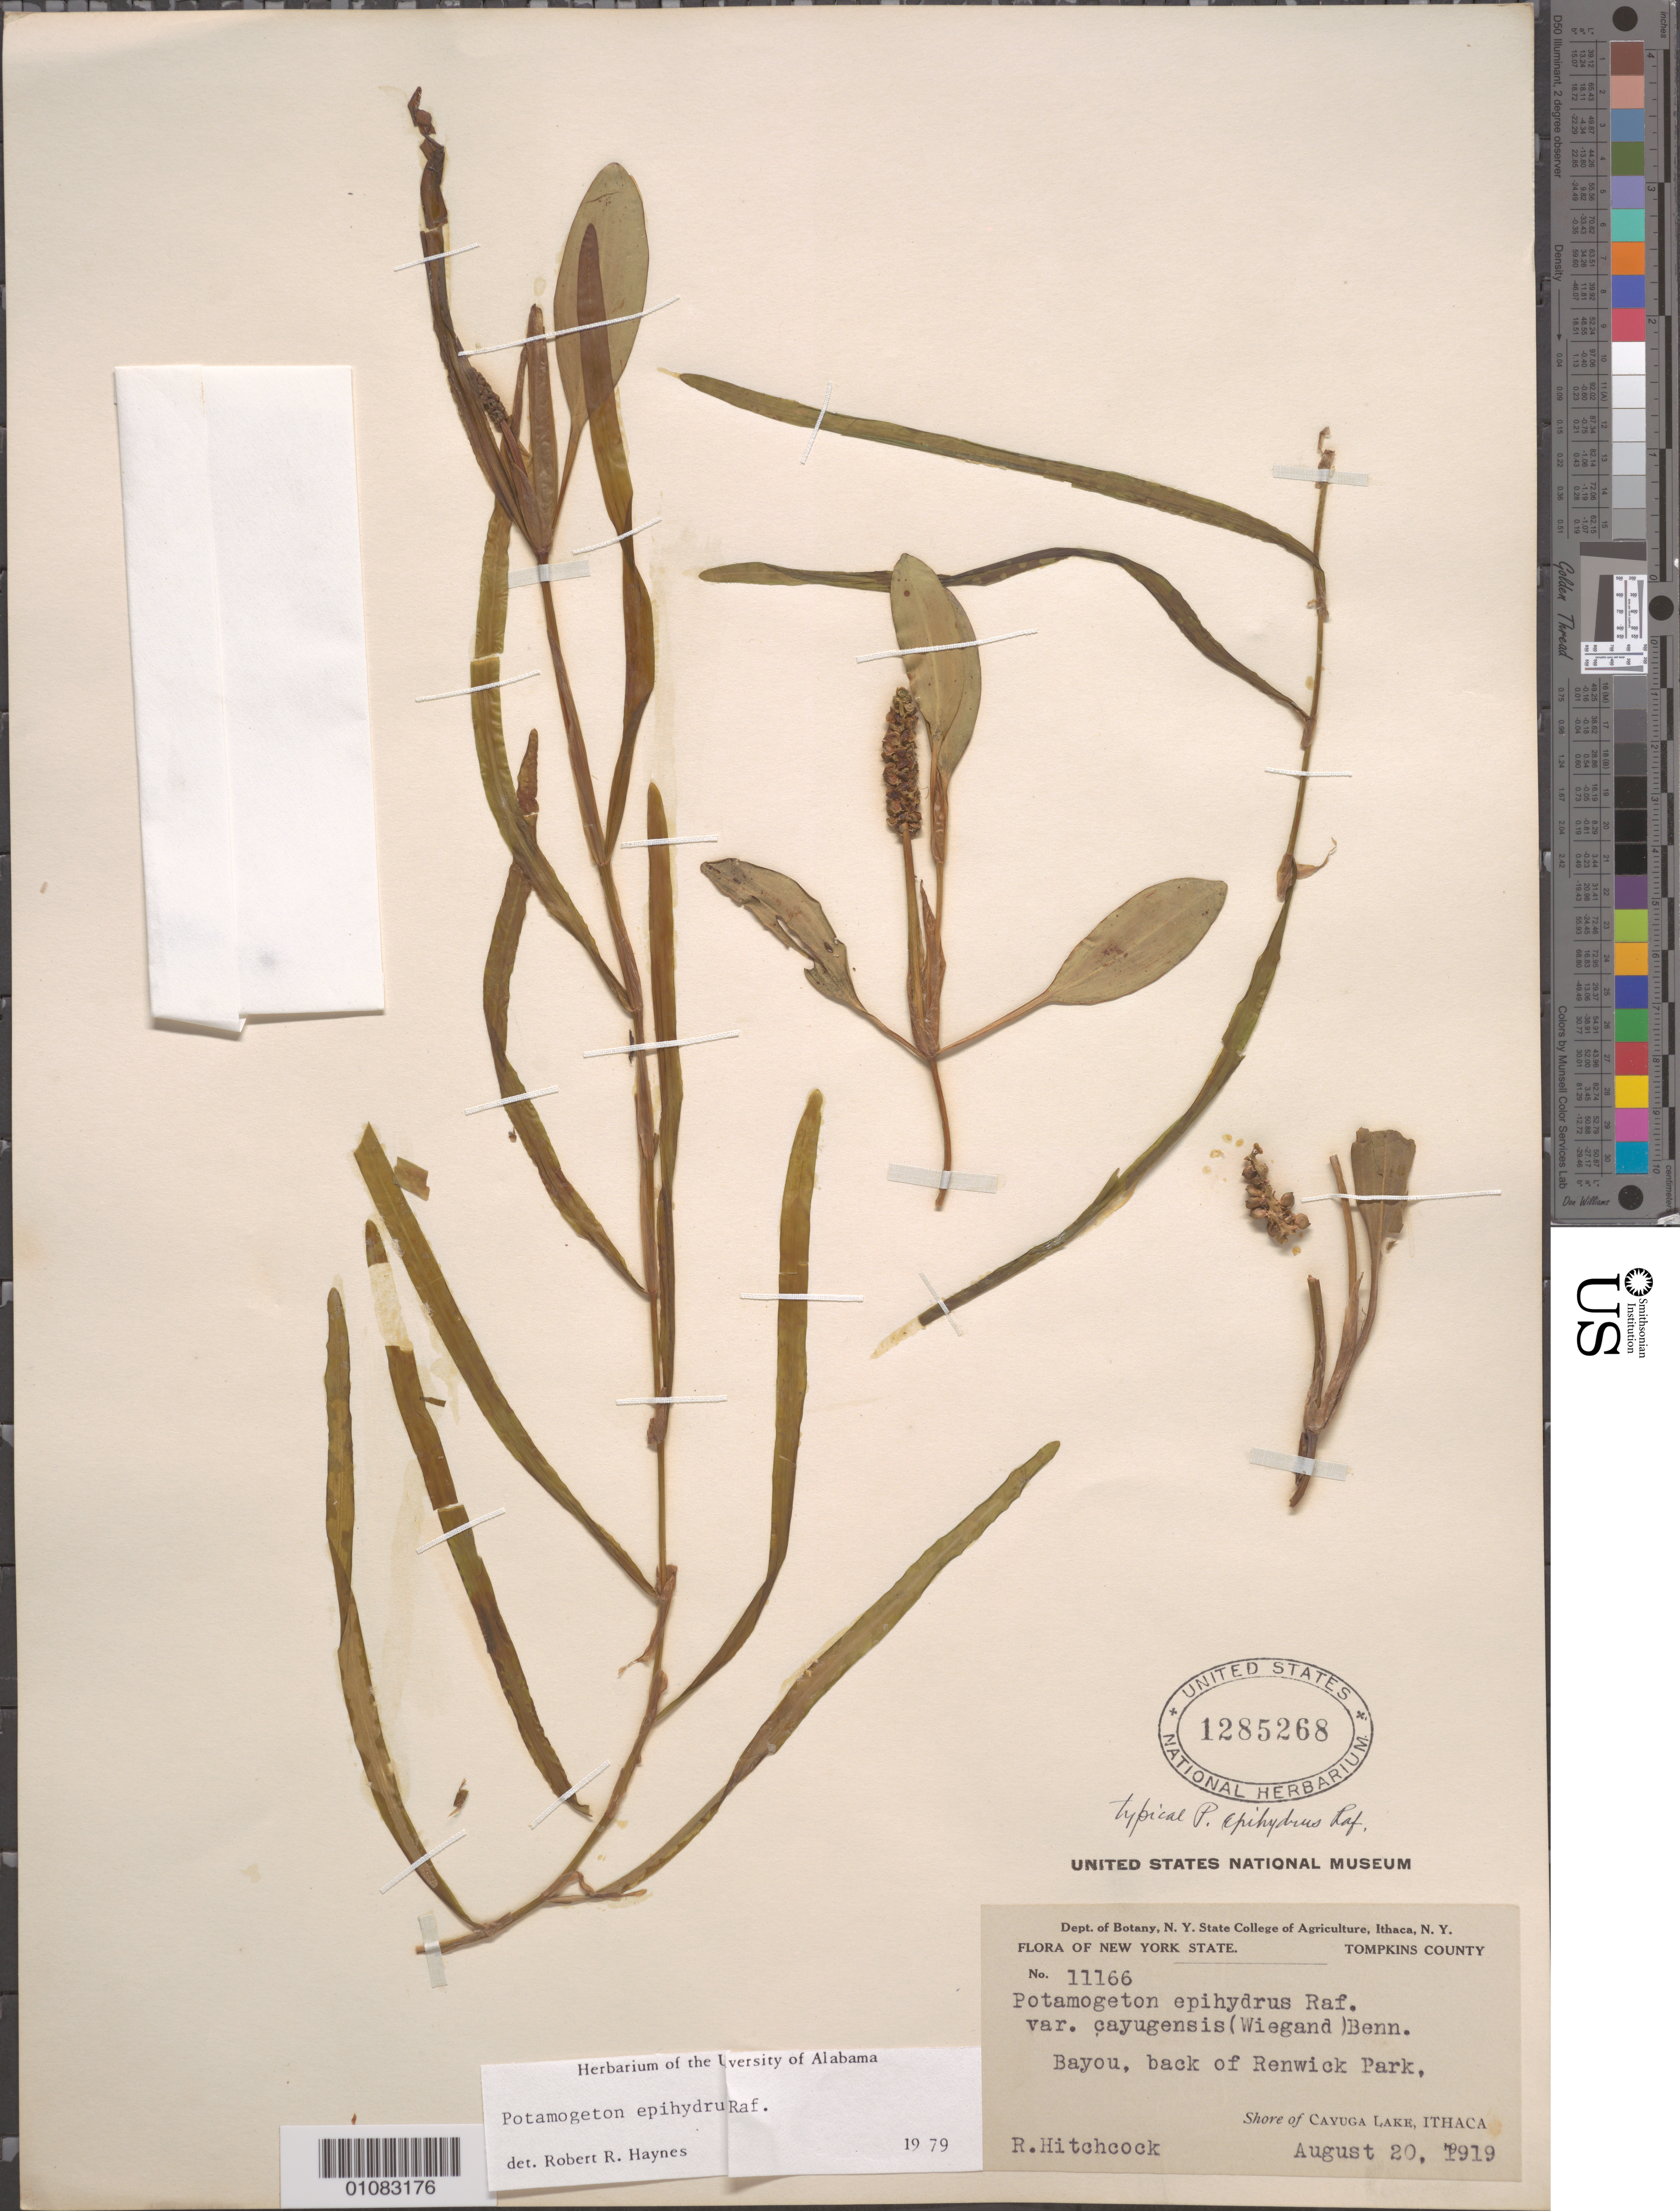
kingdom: Plantae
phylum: Tracheophyta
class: Liliopsida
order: Alismatales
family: Potamogetonaceae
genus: Potamogeton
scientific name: Potamogeton epihydrus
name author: Raf.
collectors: R. Hitchcock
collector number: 11166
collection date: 1919-08-20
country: United States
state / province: New York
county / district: Tompkins County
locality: Ithaca, shore of Cayuga Lake, back Renwick Park, Bayou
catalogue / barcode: US 1285268